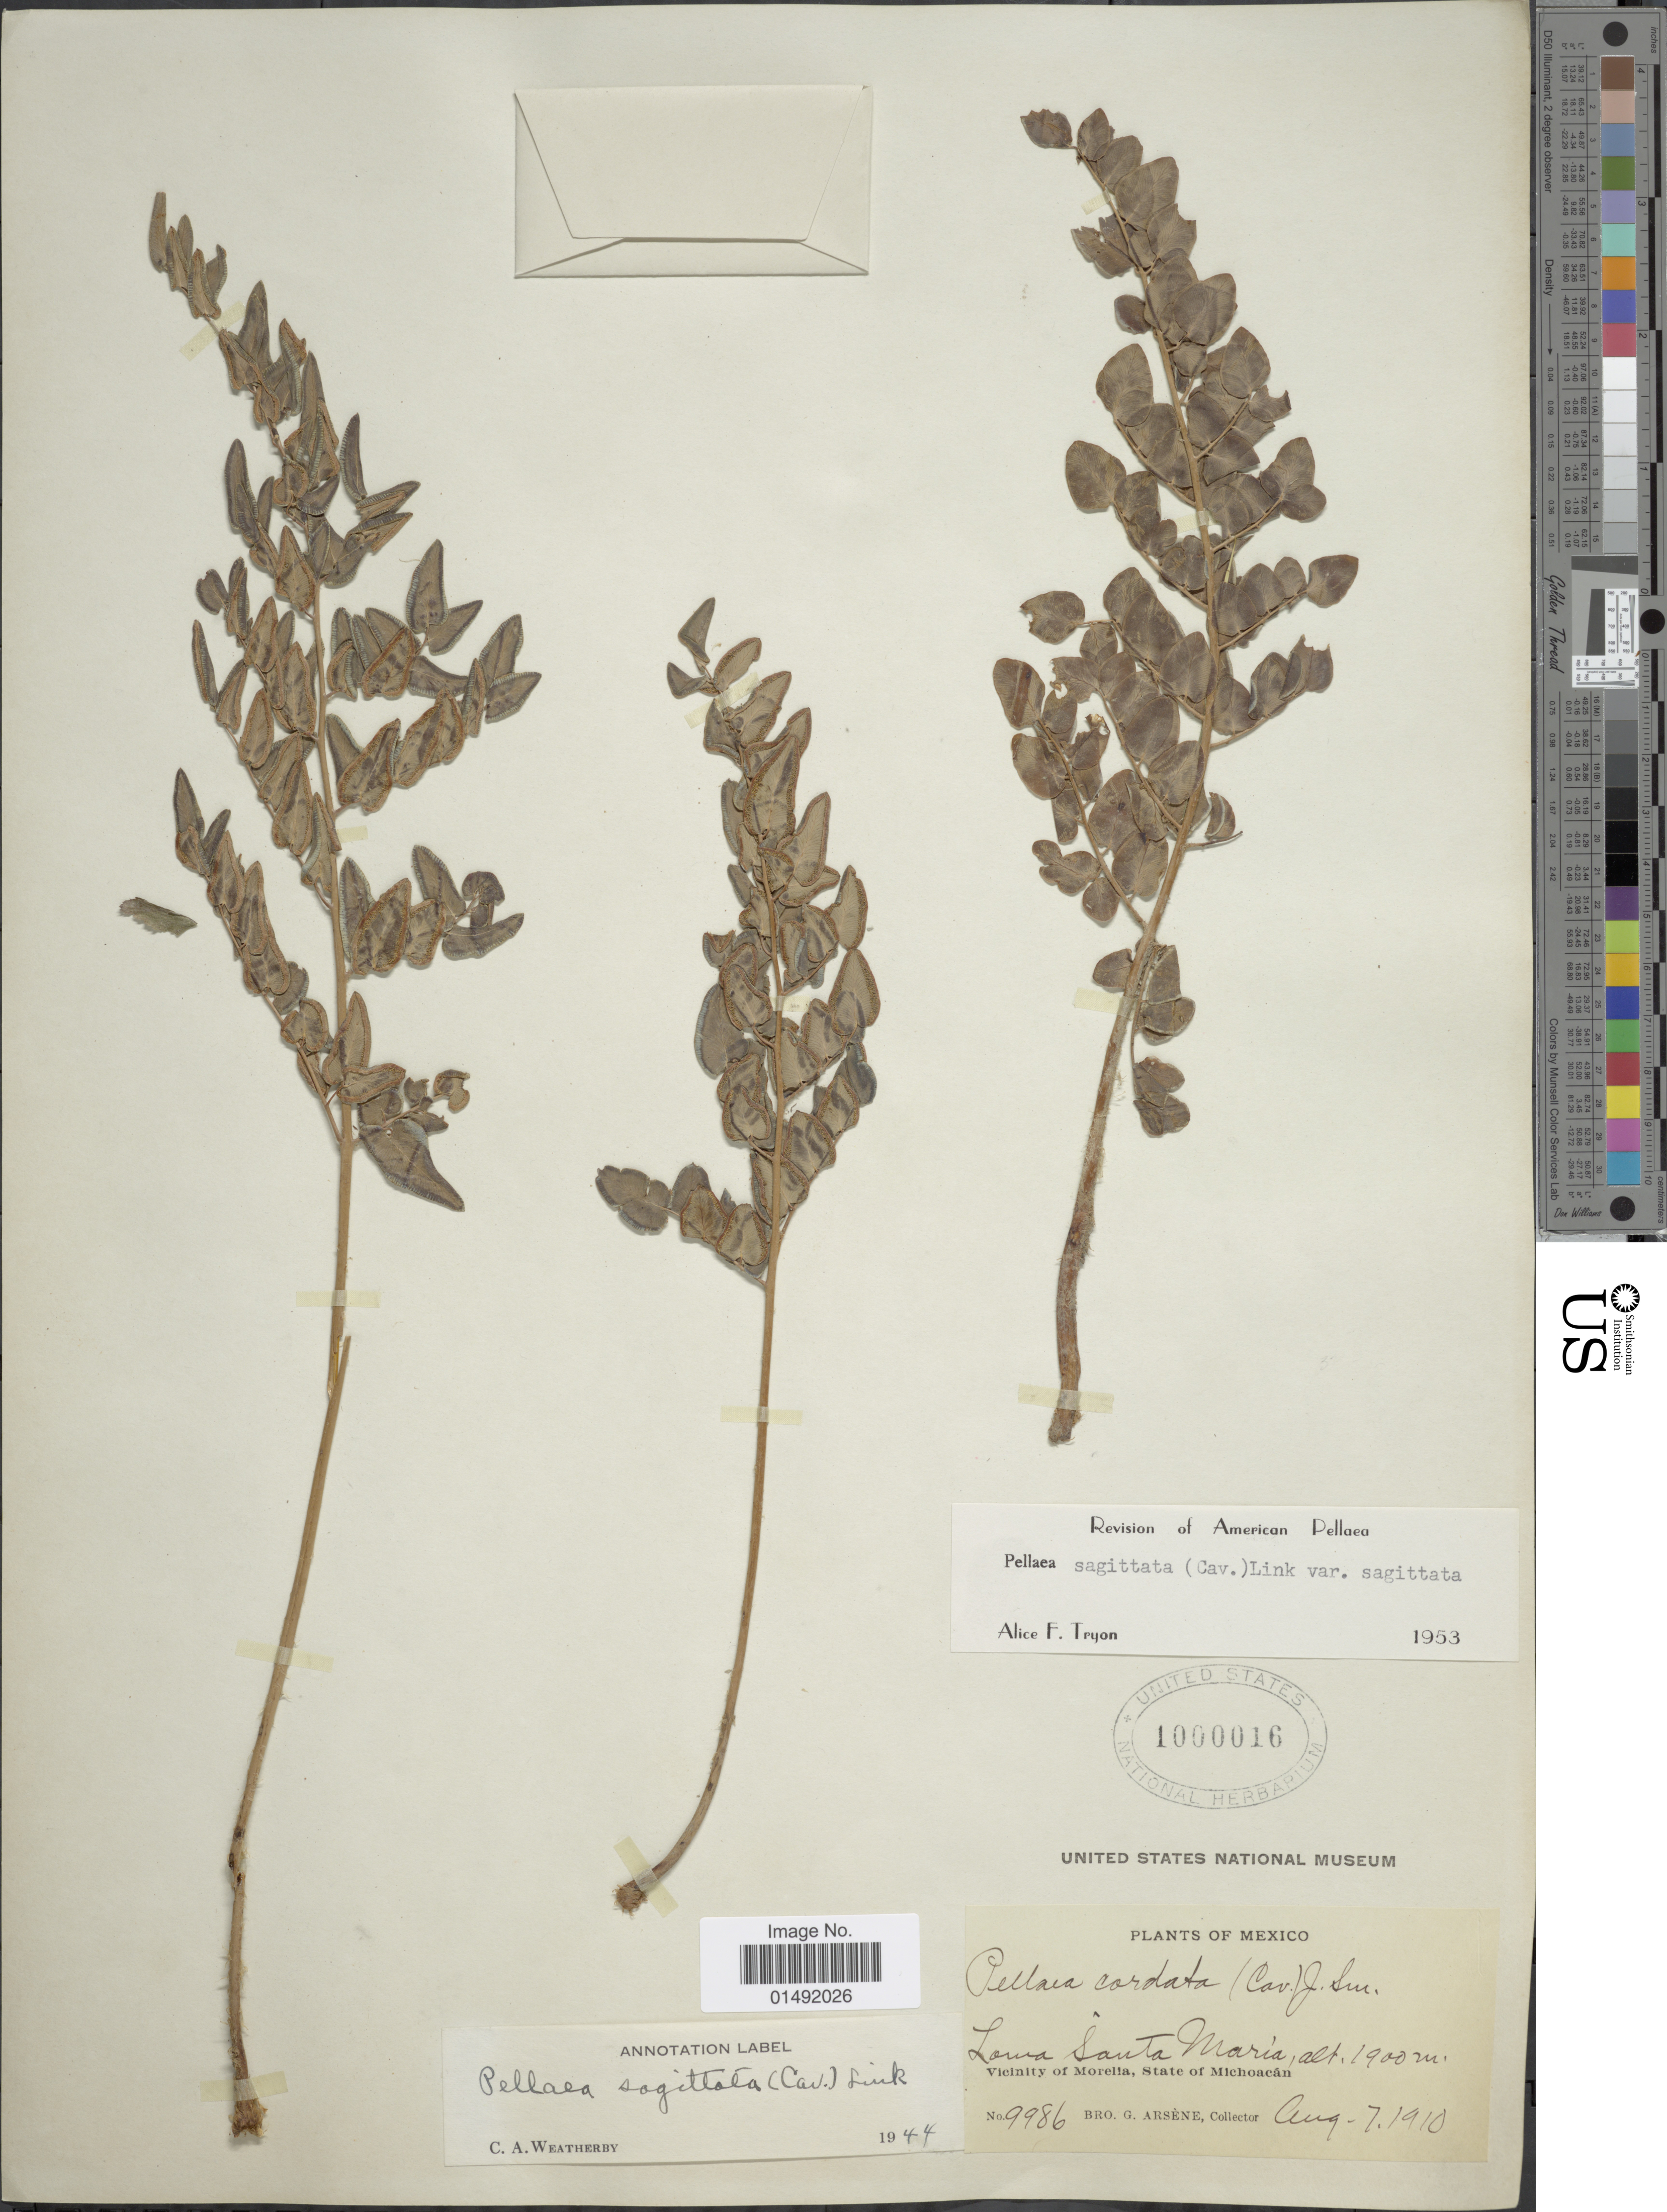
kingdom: Plantae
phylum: Tracheophyta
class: Polypodiopsida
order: Polypodiales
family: Pteridaceae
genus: Pellaea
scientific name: Pellaea sagittata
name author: (Cav.) Link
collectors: Bro. G. Arsène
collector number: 9986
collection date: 1910-08-07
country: Mexico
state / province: Michoacán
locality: Lom Santa Maria, Vicinity of Moreila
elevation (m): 1900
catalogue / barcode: US 1000016